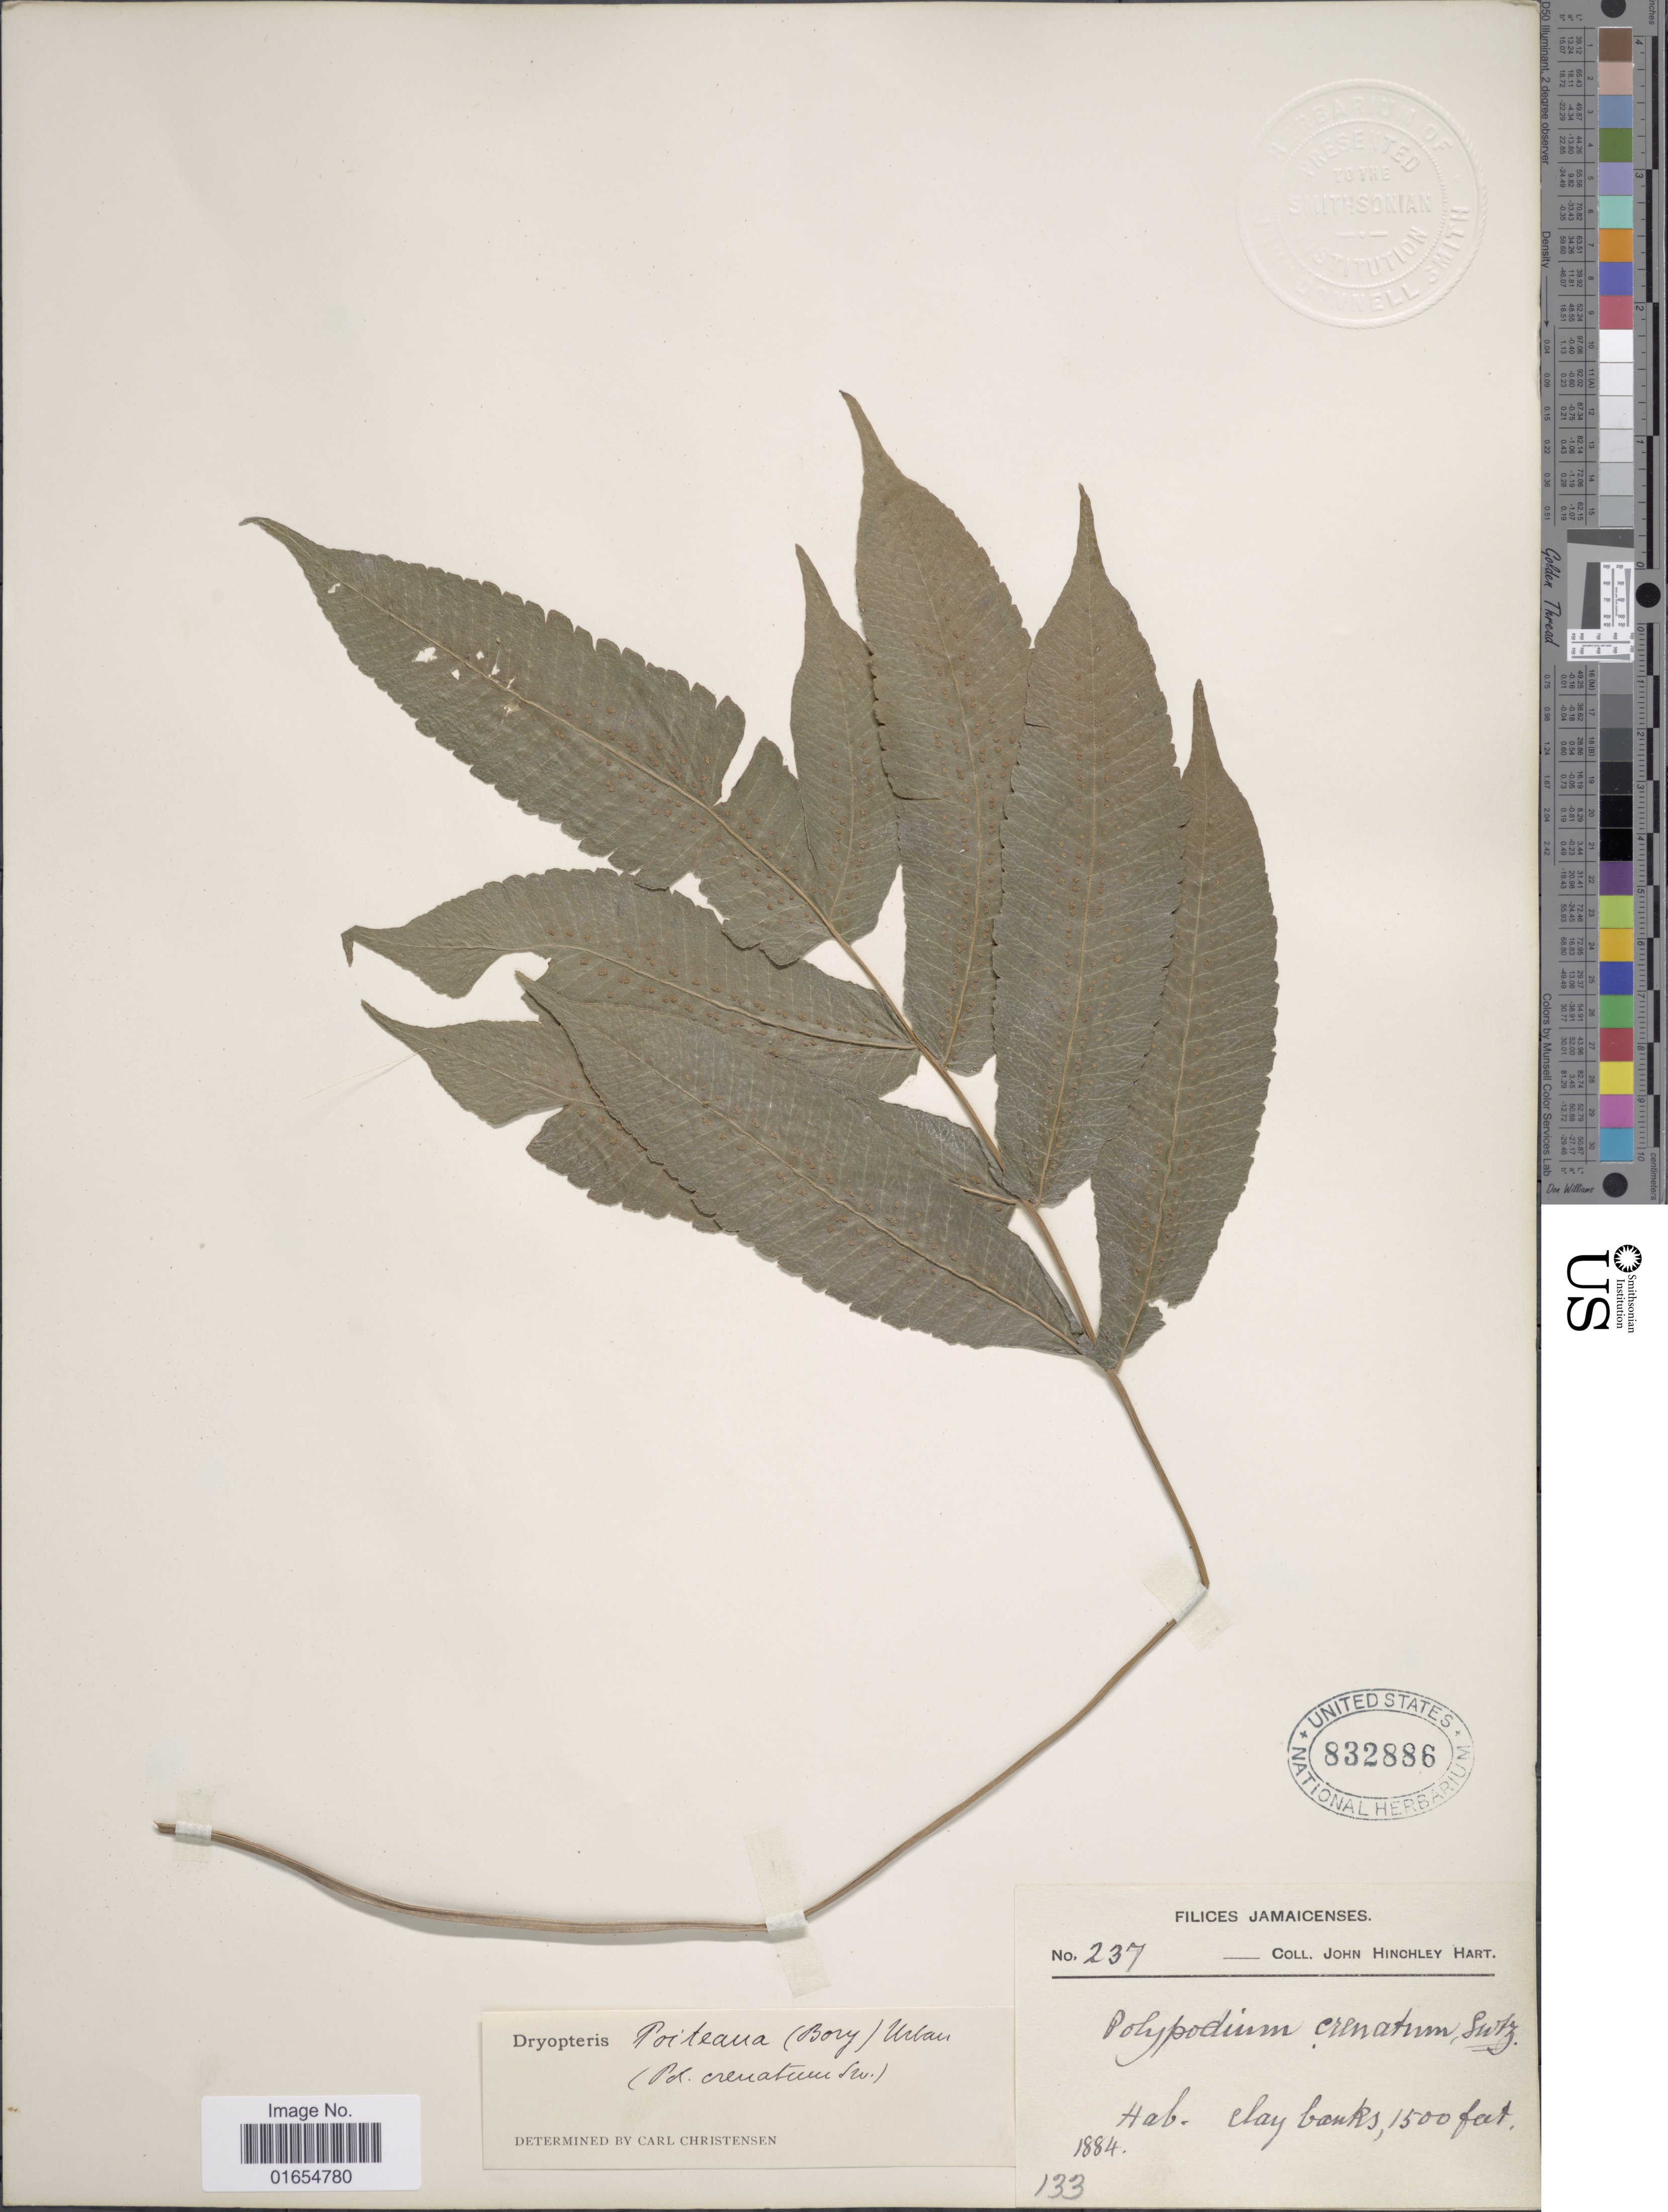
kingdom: Plantae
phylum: Tracheophyta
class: Polypodiopsida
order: Polypodiales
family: Thelypteridaceae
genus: Goniopteris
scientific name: Goniopteris poiteana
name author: (Bory) Ching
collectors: J. H. Hart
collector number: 237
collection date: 1884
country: Jamaica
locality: Hab. Clay banks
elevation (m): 457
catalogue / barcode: US 832886